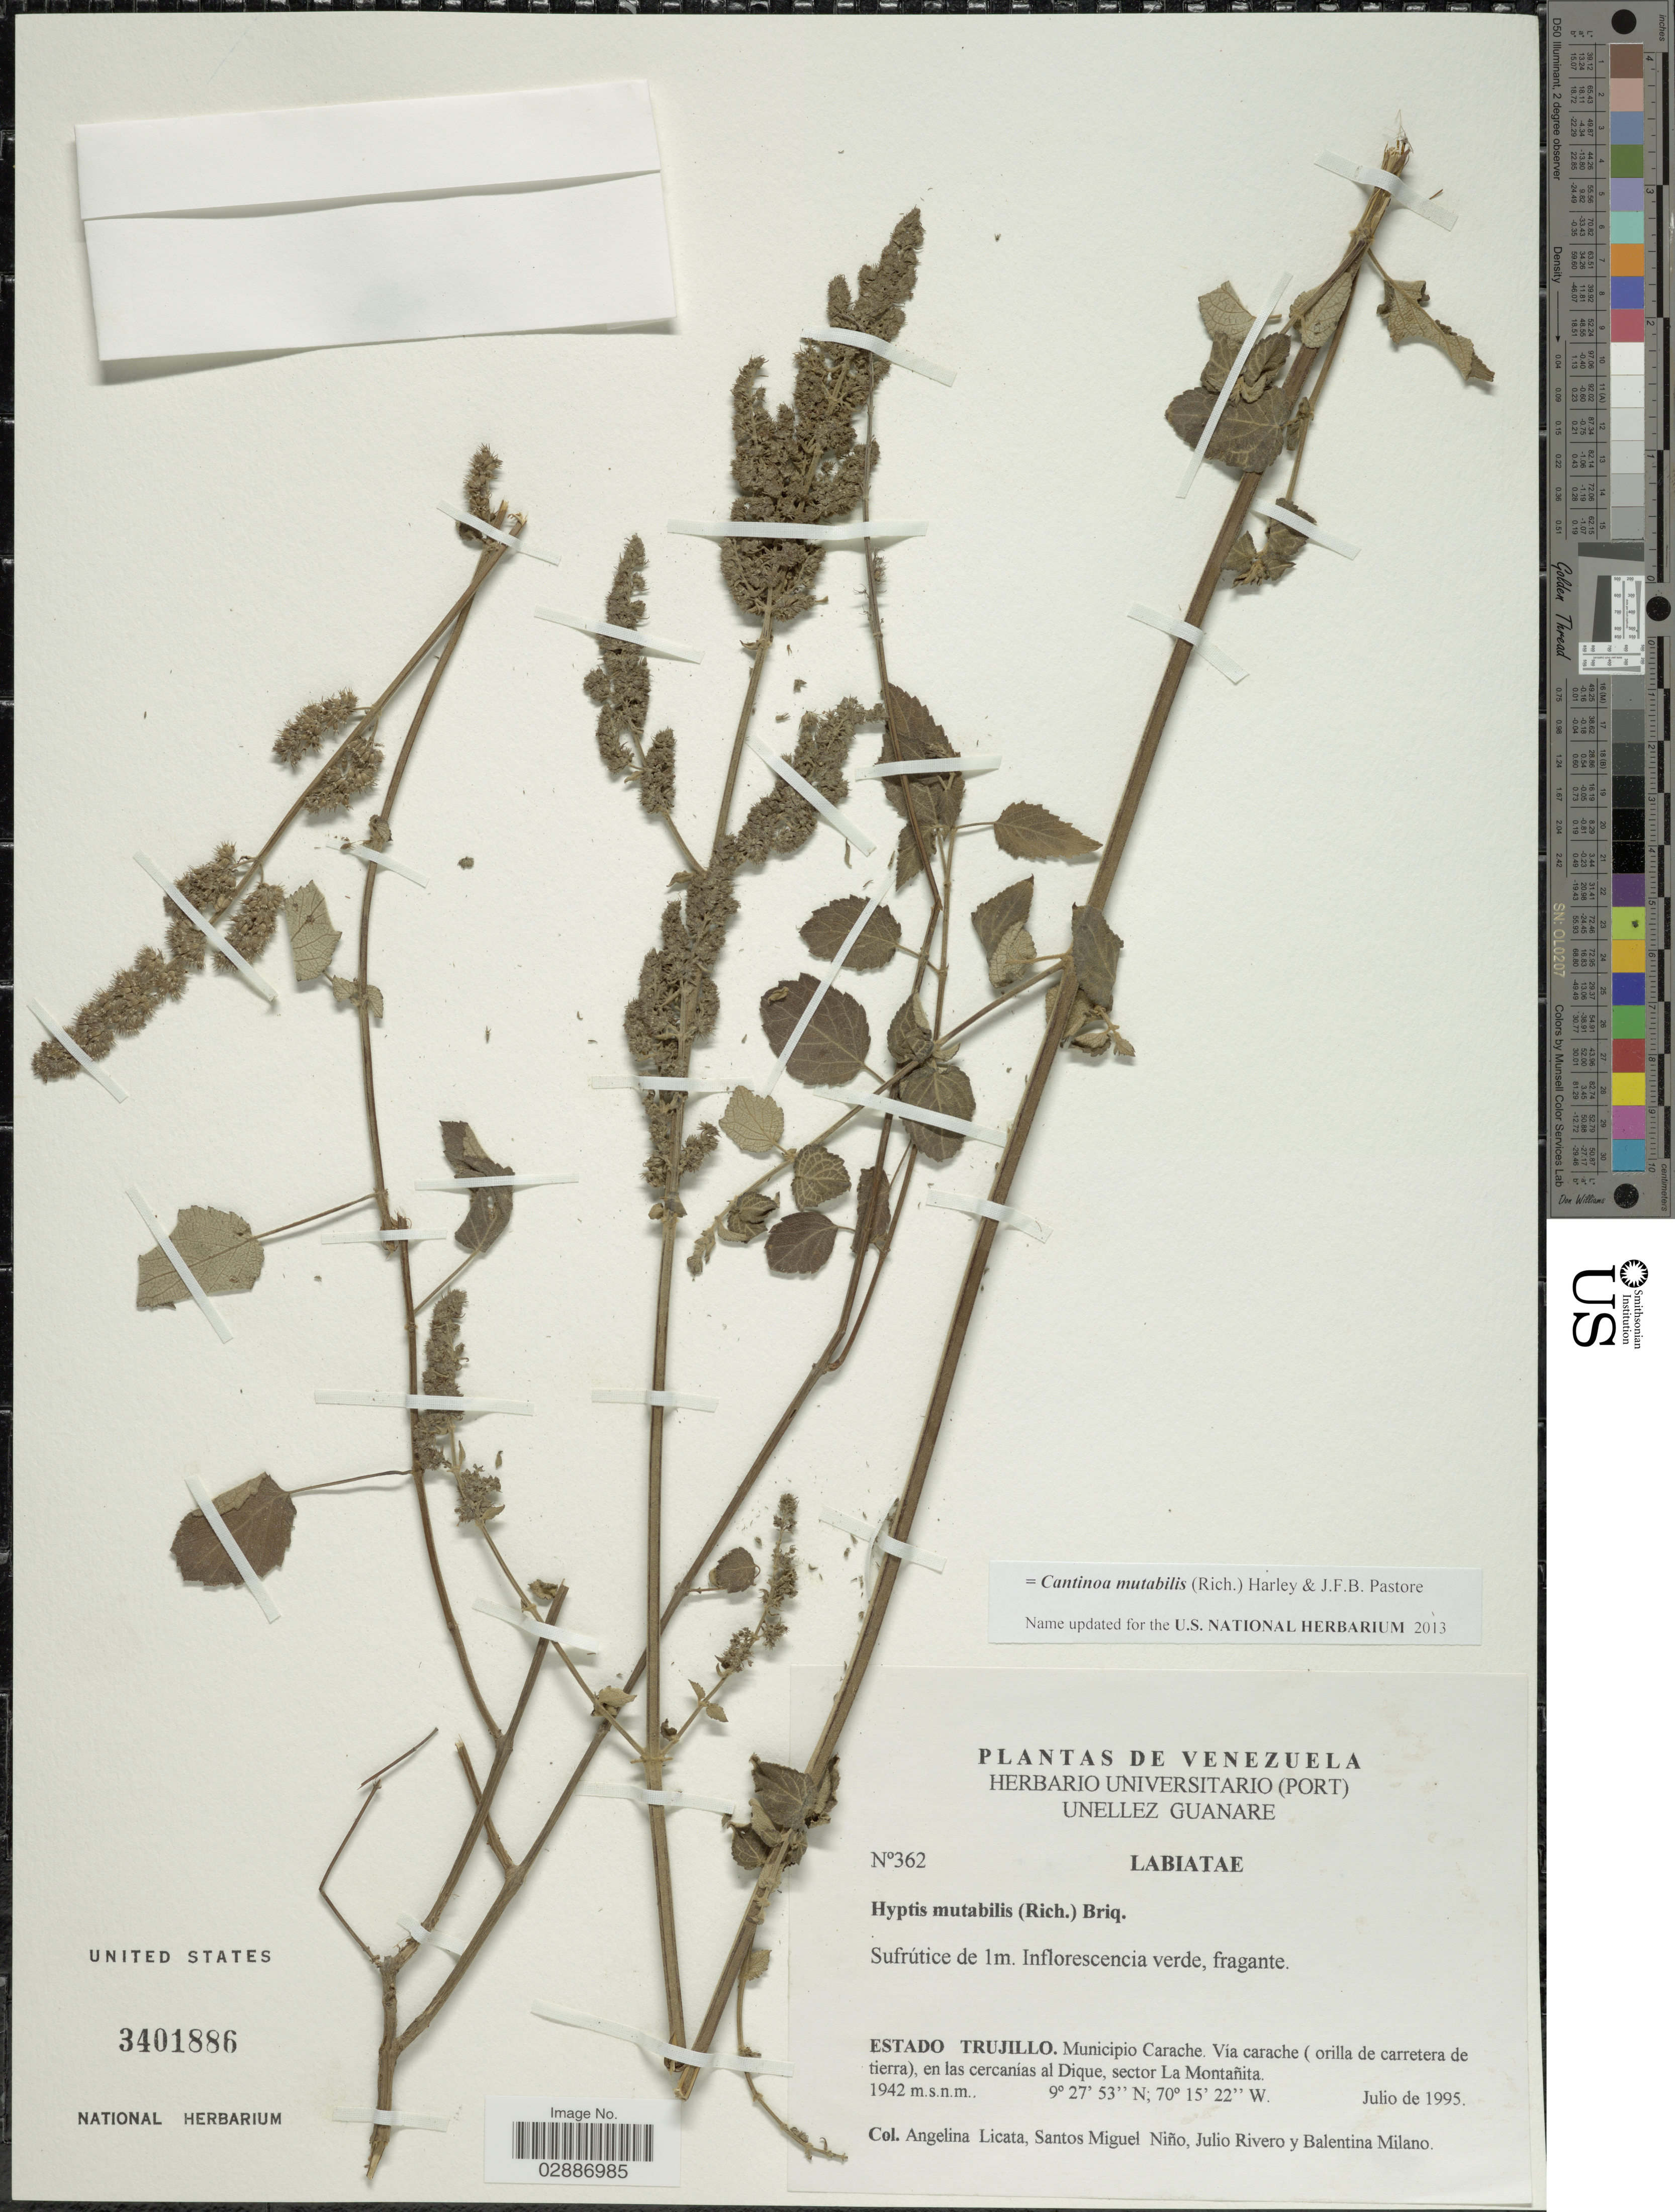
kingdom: Plantae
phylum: Tracheophyta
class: Magnoliopsida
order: Lamiales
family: Lamiaceae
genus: Cantinoa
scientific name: Cantinoa mutabilis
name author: (Epling) Harley & J.F.B. Pastore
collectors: A. Licata, S. M. Niño, J. Rivero & B. Milano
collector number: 362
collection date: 1995-07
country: Venezuela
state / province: Trujillo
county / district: Carache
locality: Vía carache (orilla de carretera de tierra), en las cercanías al Dique, sector La Montañita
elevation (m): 1942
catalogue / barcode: US 3401886